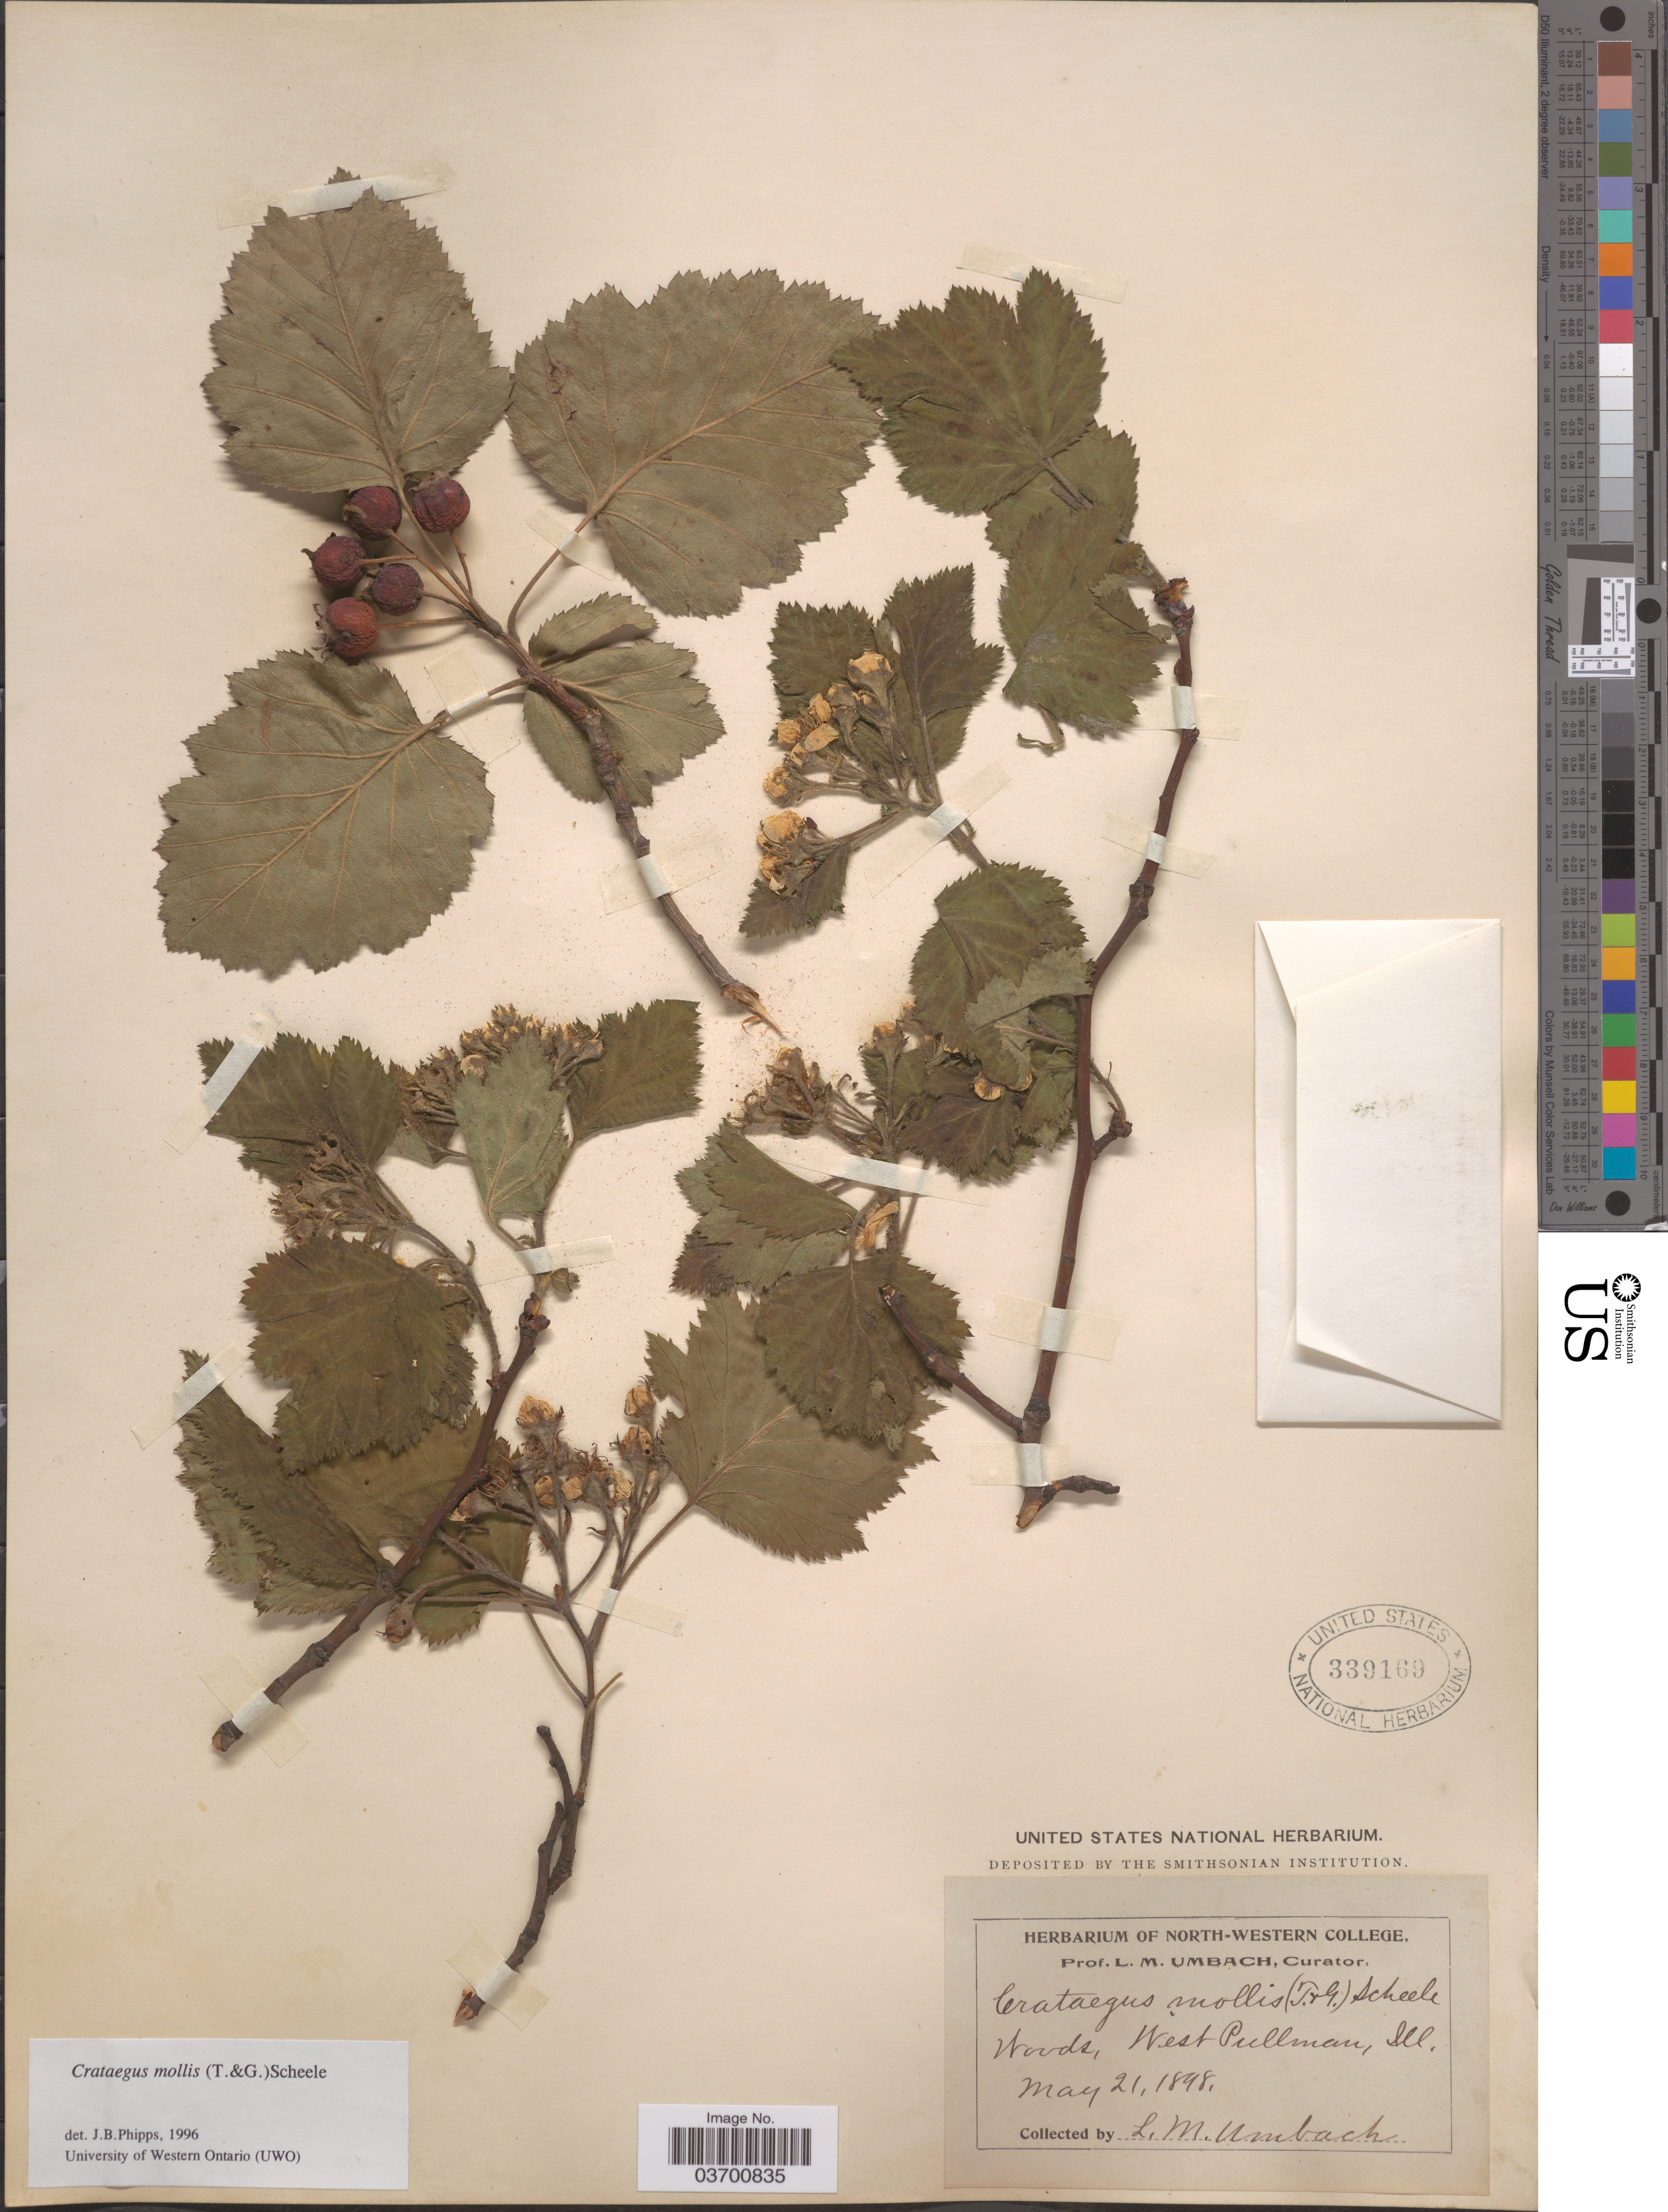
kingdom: Plantae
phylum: Tracheophyta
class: Magnoliopsida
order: Rosales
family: Rosaceae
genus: Crataegus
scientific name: Crataegus mollis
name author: (Torr. & A. Gray) Scheele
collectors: L. M. Umbach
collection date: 1898-05-21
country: United States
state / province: Illinois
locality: Woods, West Pullman.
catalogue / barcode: US 339169